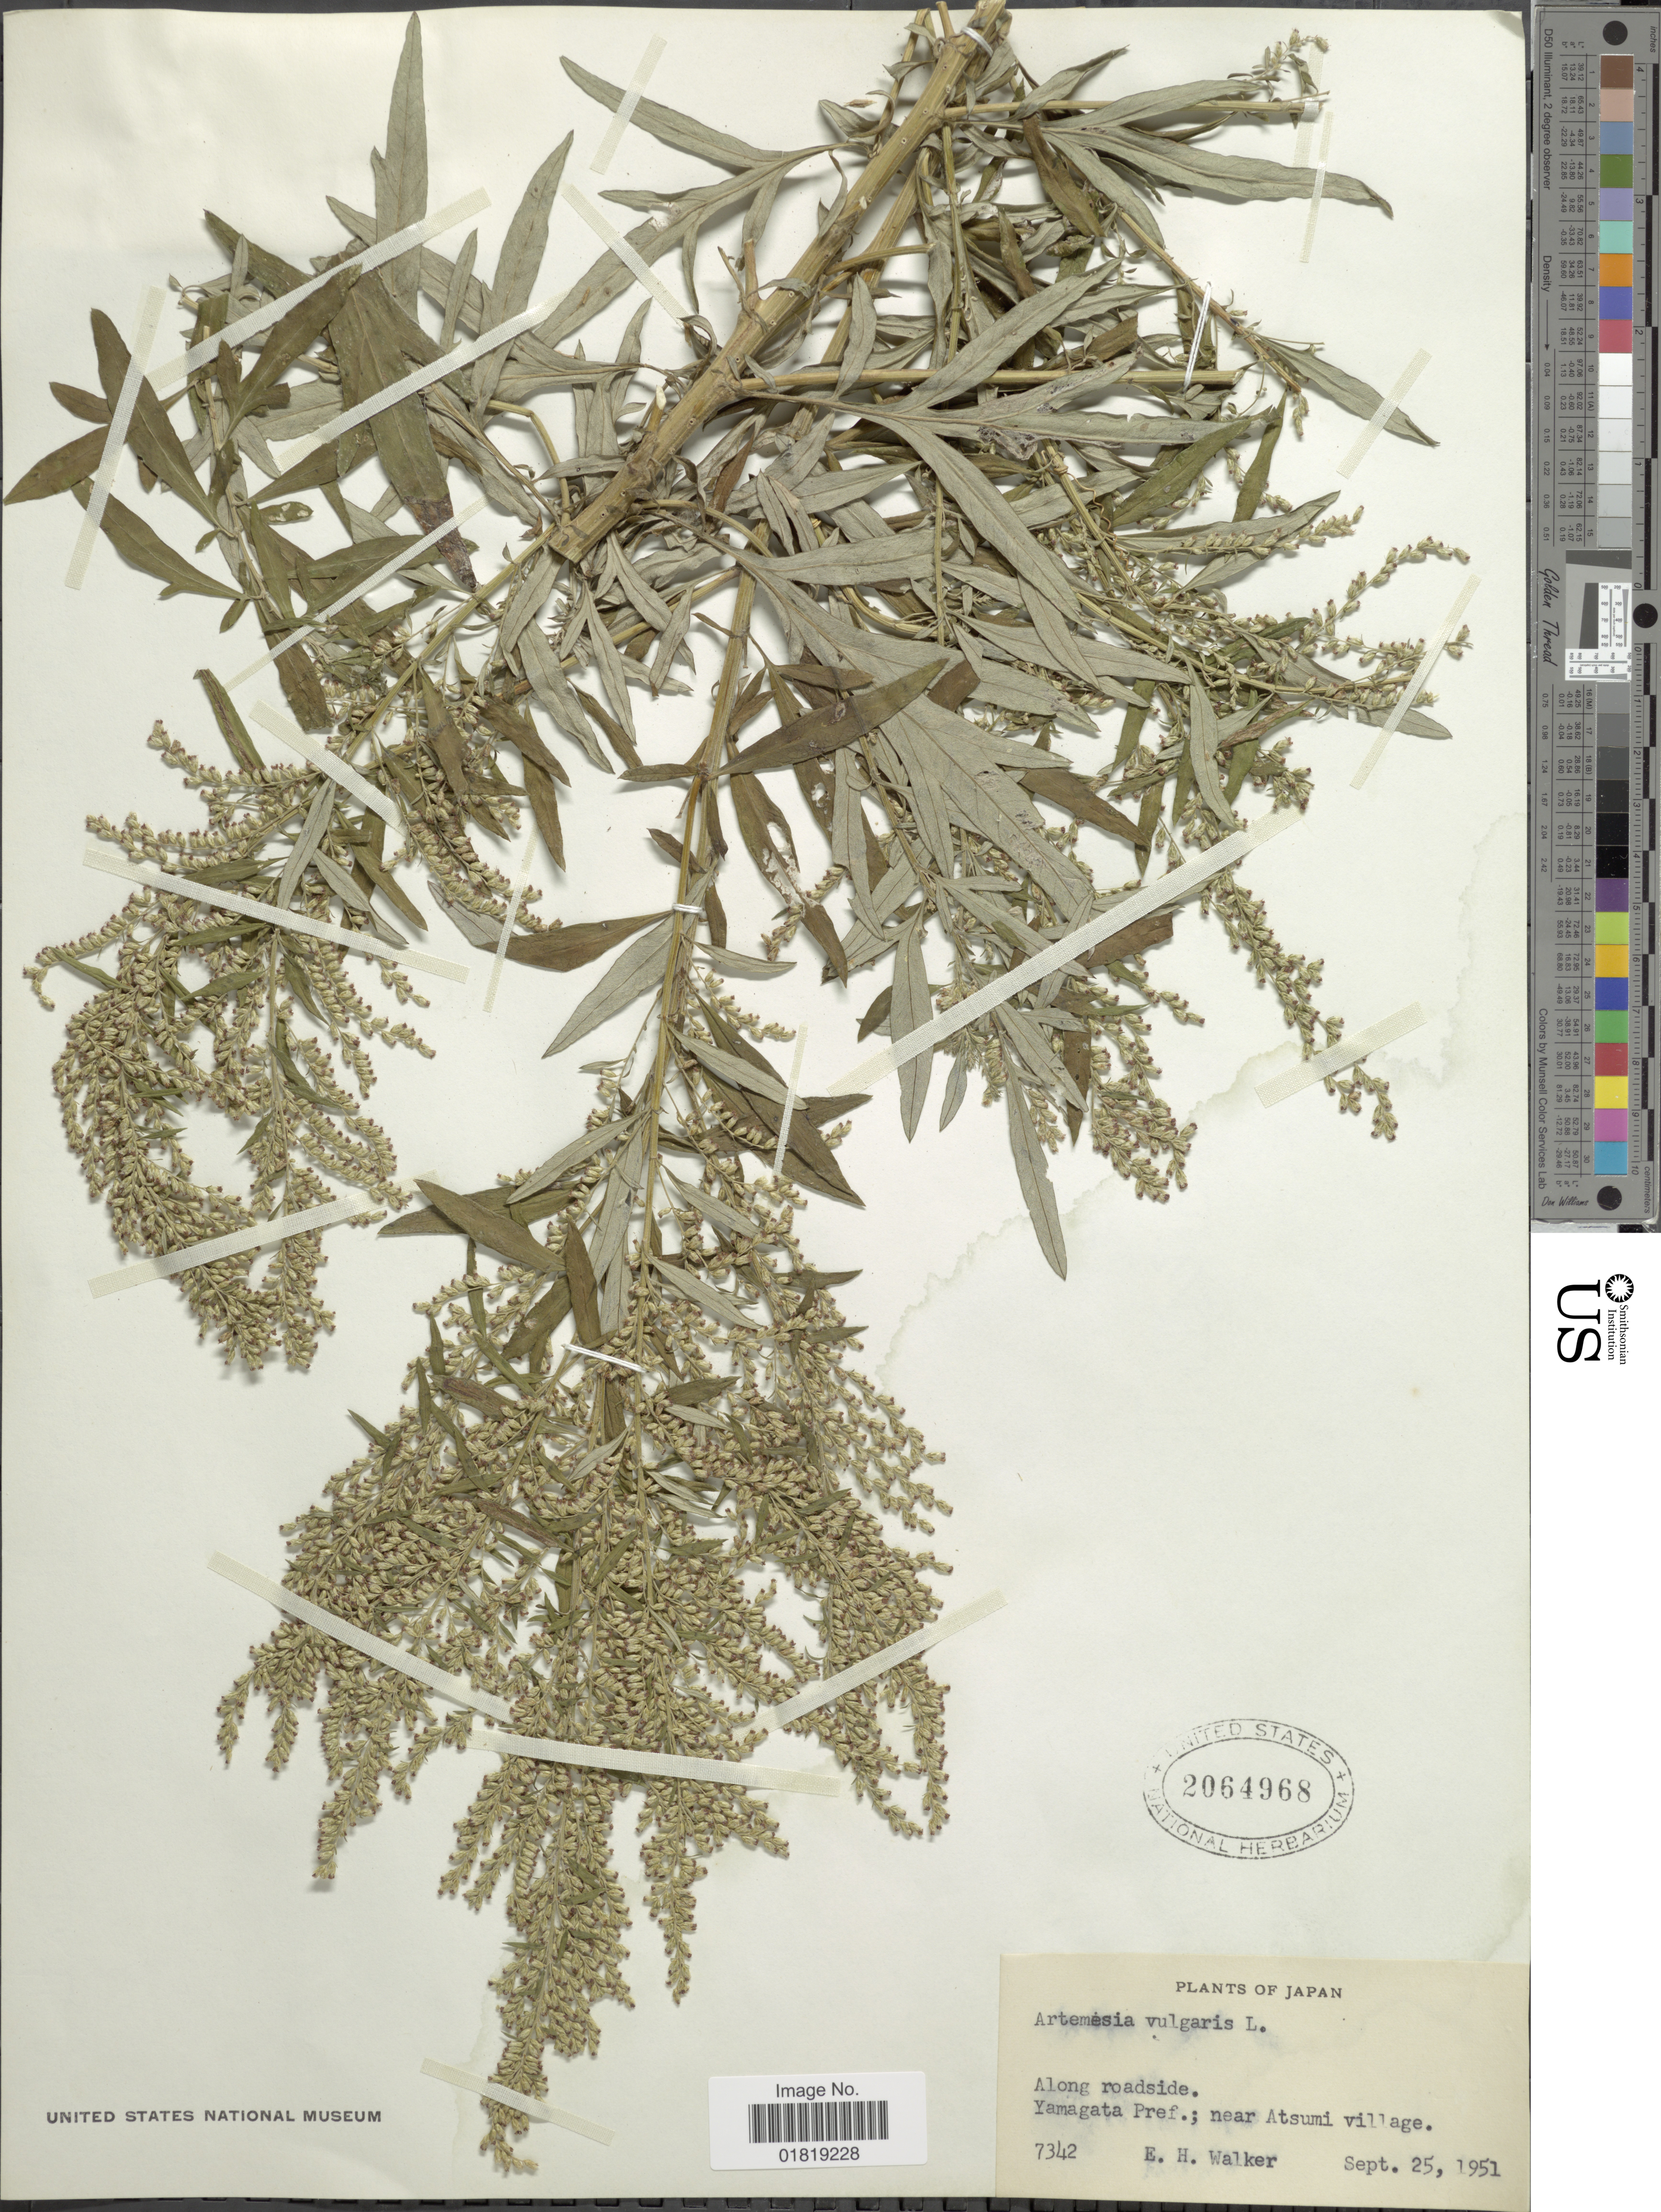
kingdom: Plantae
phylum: Tracheophyta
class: Magnoliopsida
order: Asterales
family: Asteraceae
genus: Artemisia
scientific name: Artemisia vulgaris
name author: L.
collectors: E. H. Walker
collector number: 7342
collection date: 1951-09-25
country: Japan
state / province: Yamagata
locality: Yamagata Pref. ; near Atsumi Village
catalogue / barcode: US 2064968